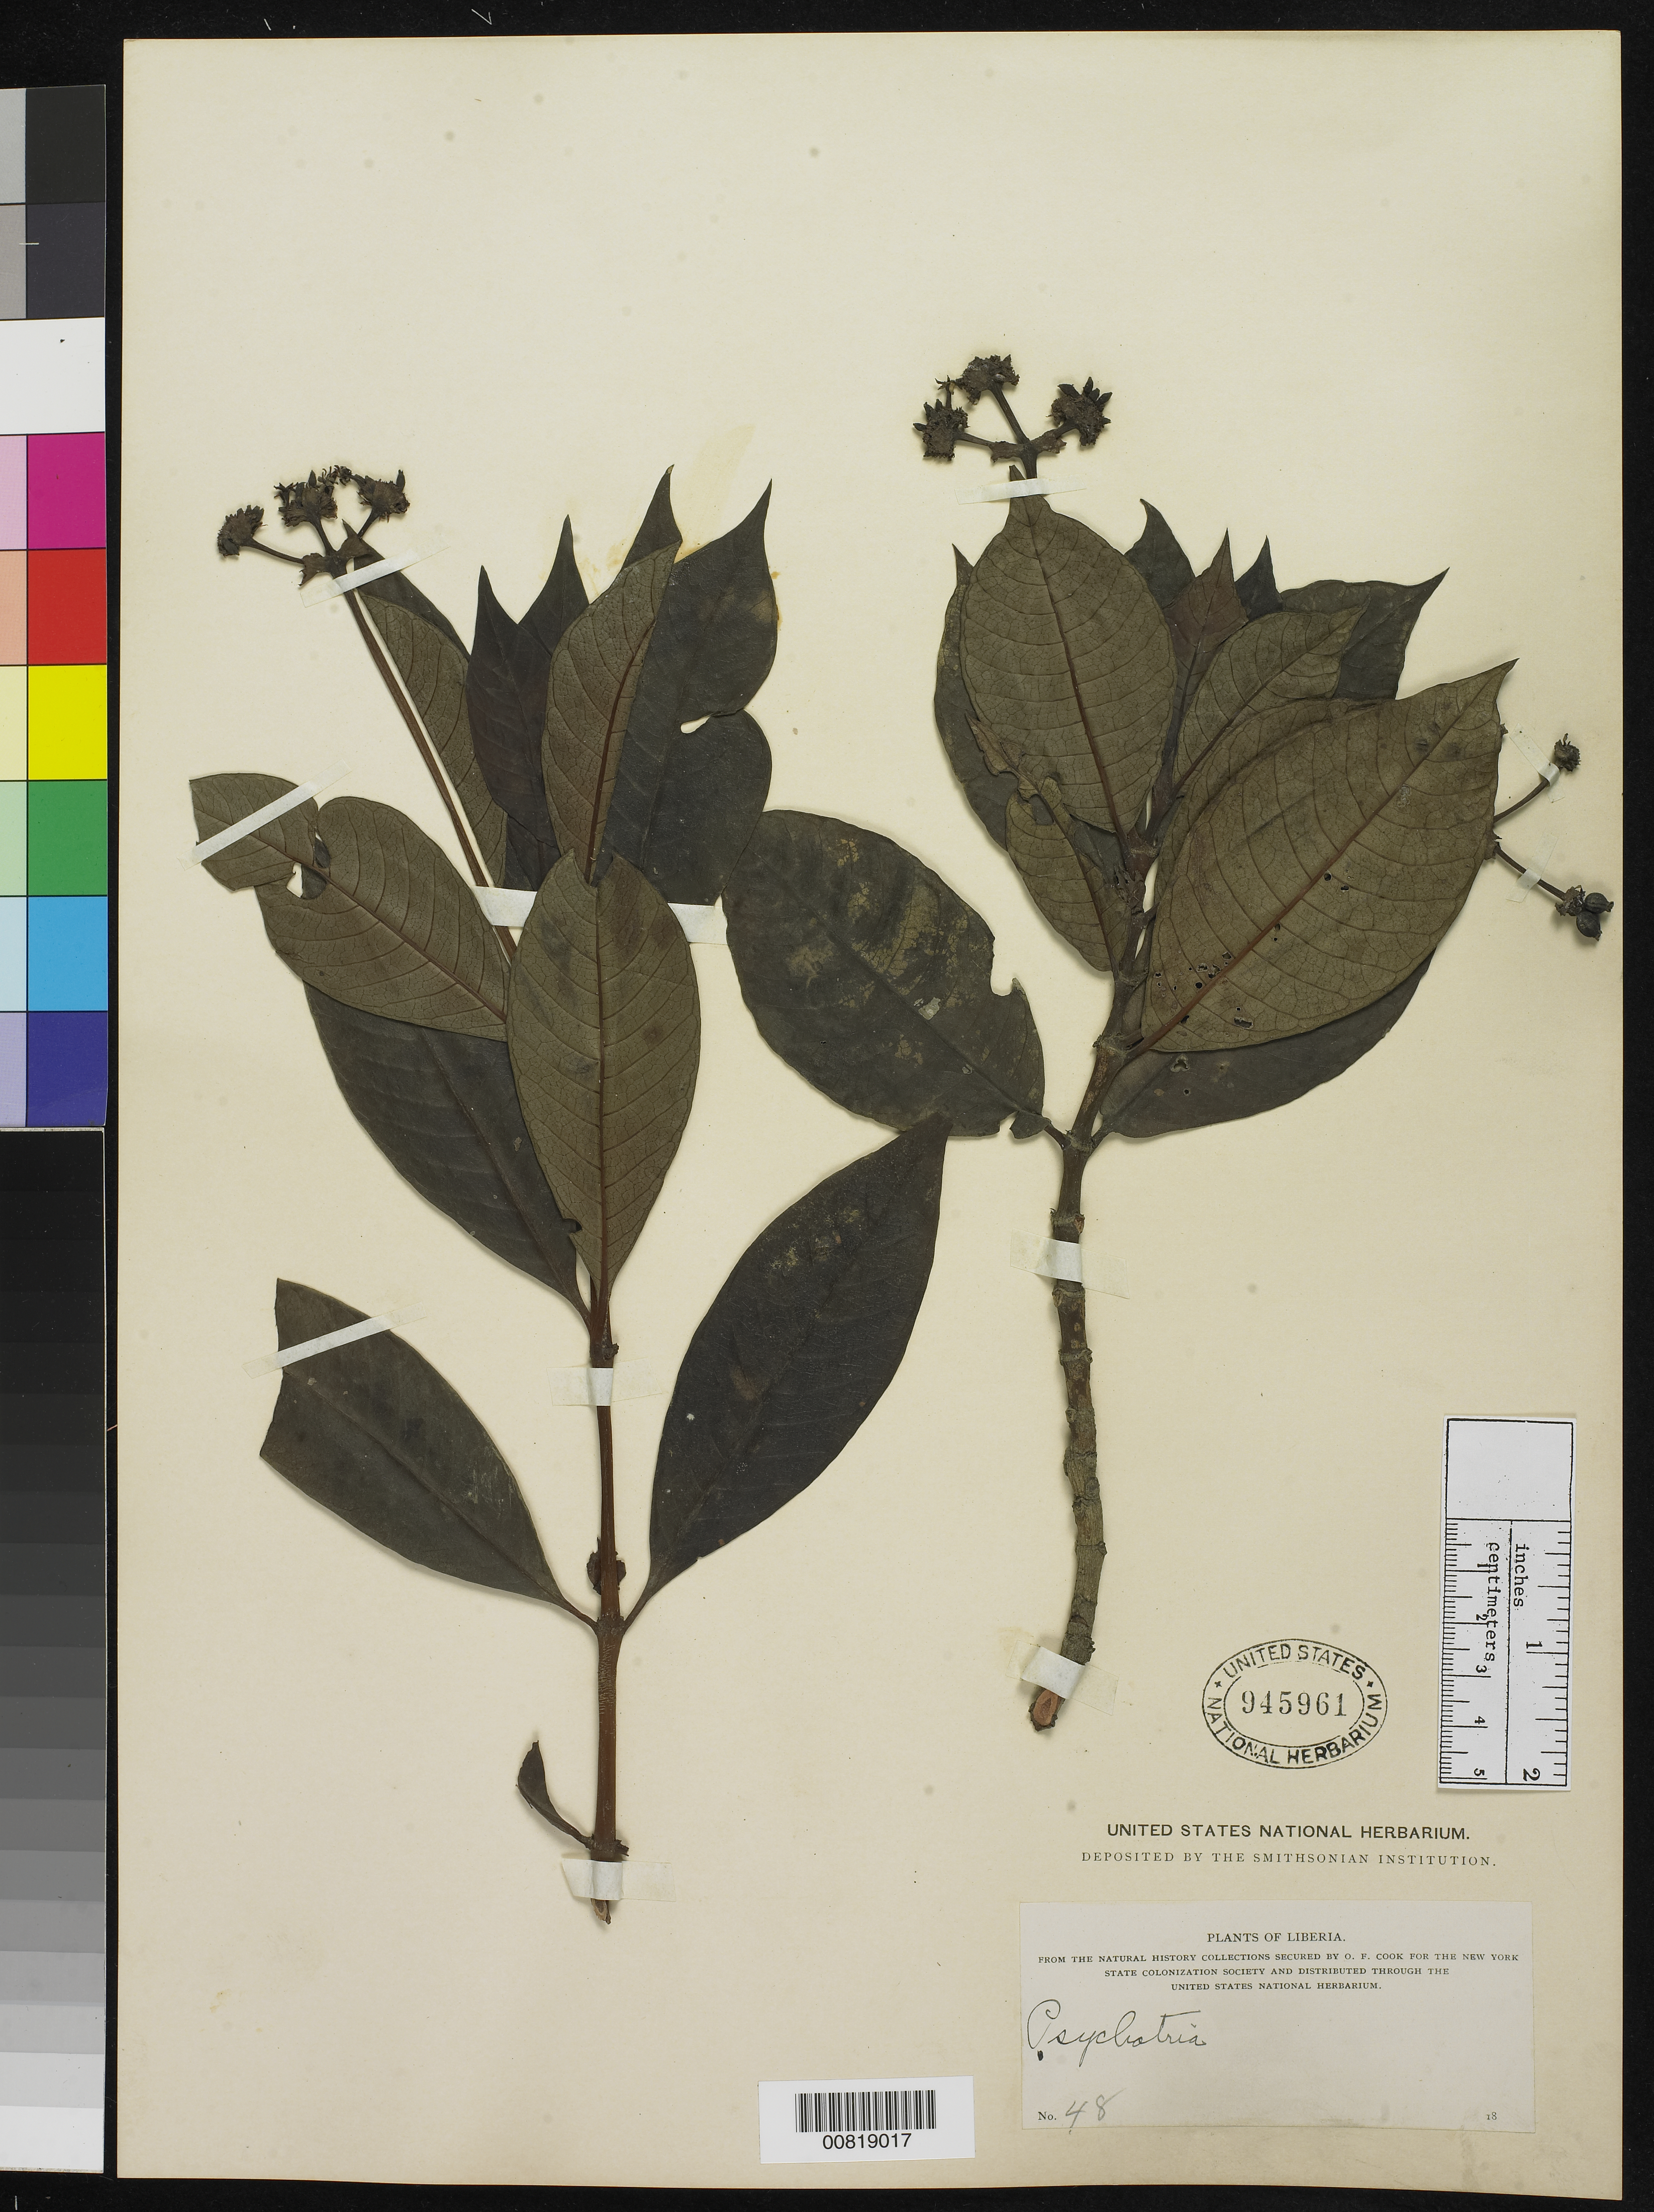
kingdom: Plantae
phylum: Tracheophyta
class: Magnoliopsida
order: Gentianales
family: Rubiaceae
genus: Psychotria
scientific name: Psychotria sp.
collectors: O. F. Cook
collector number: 48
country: Liberia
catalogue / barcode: US 945961